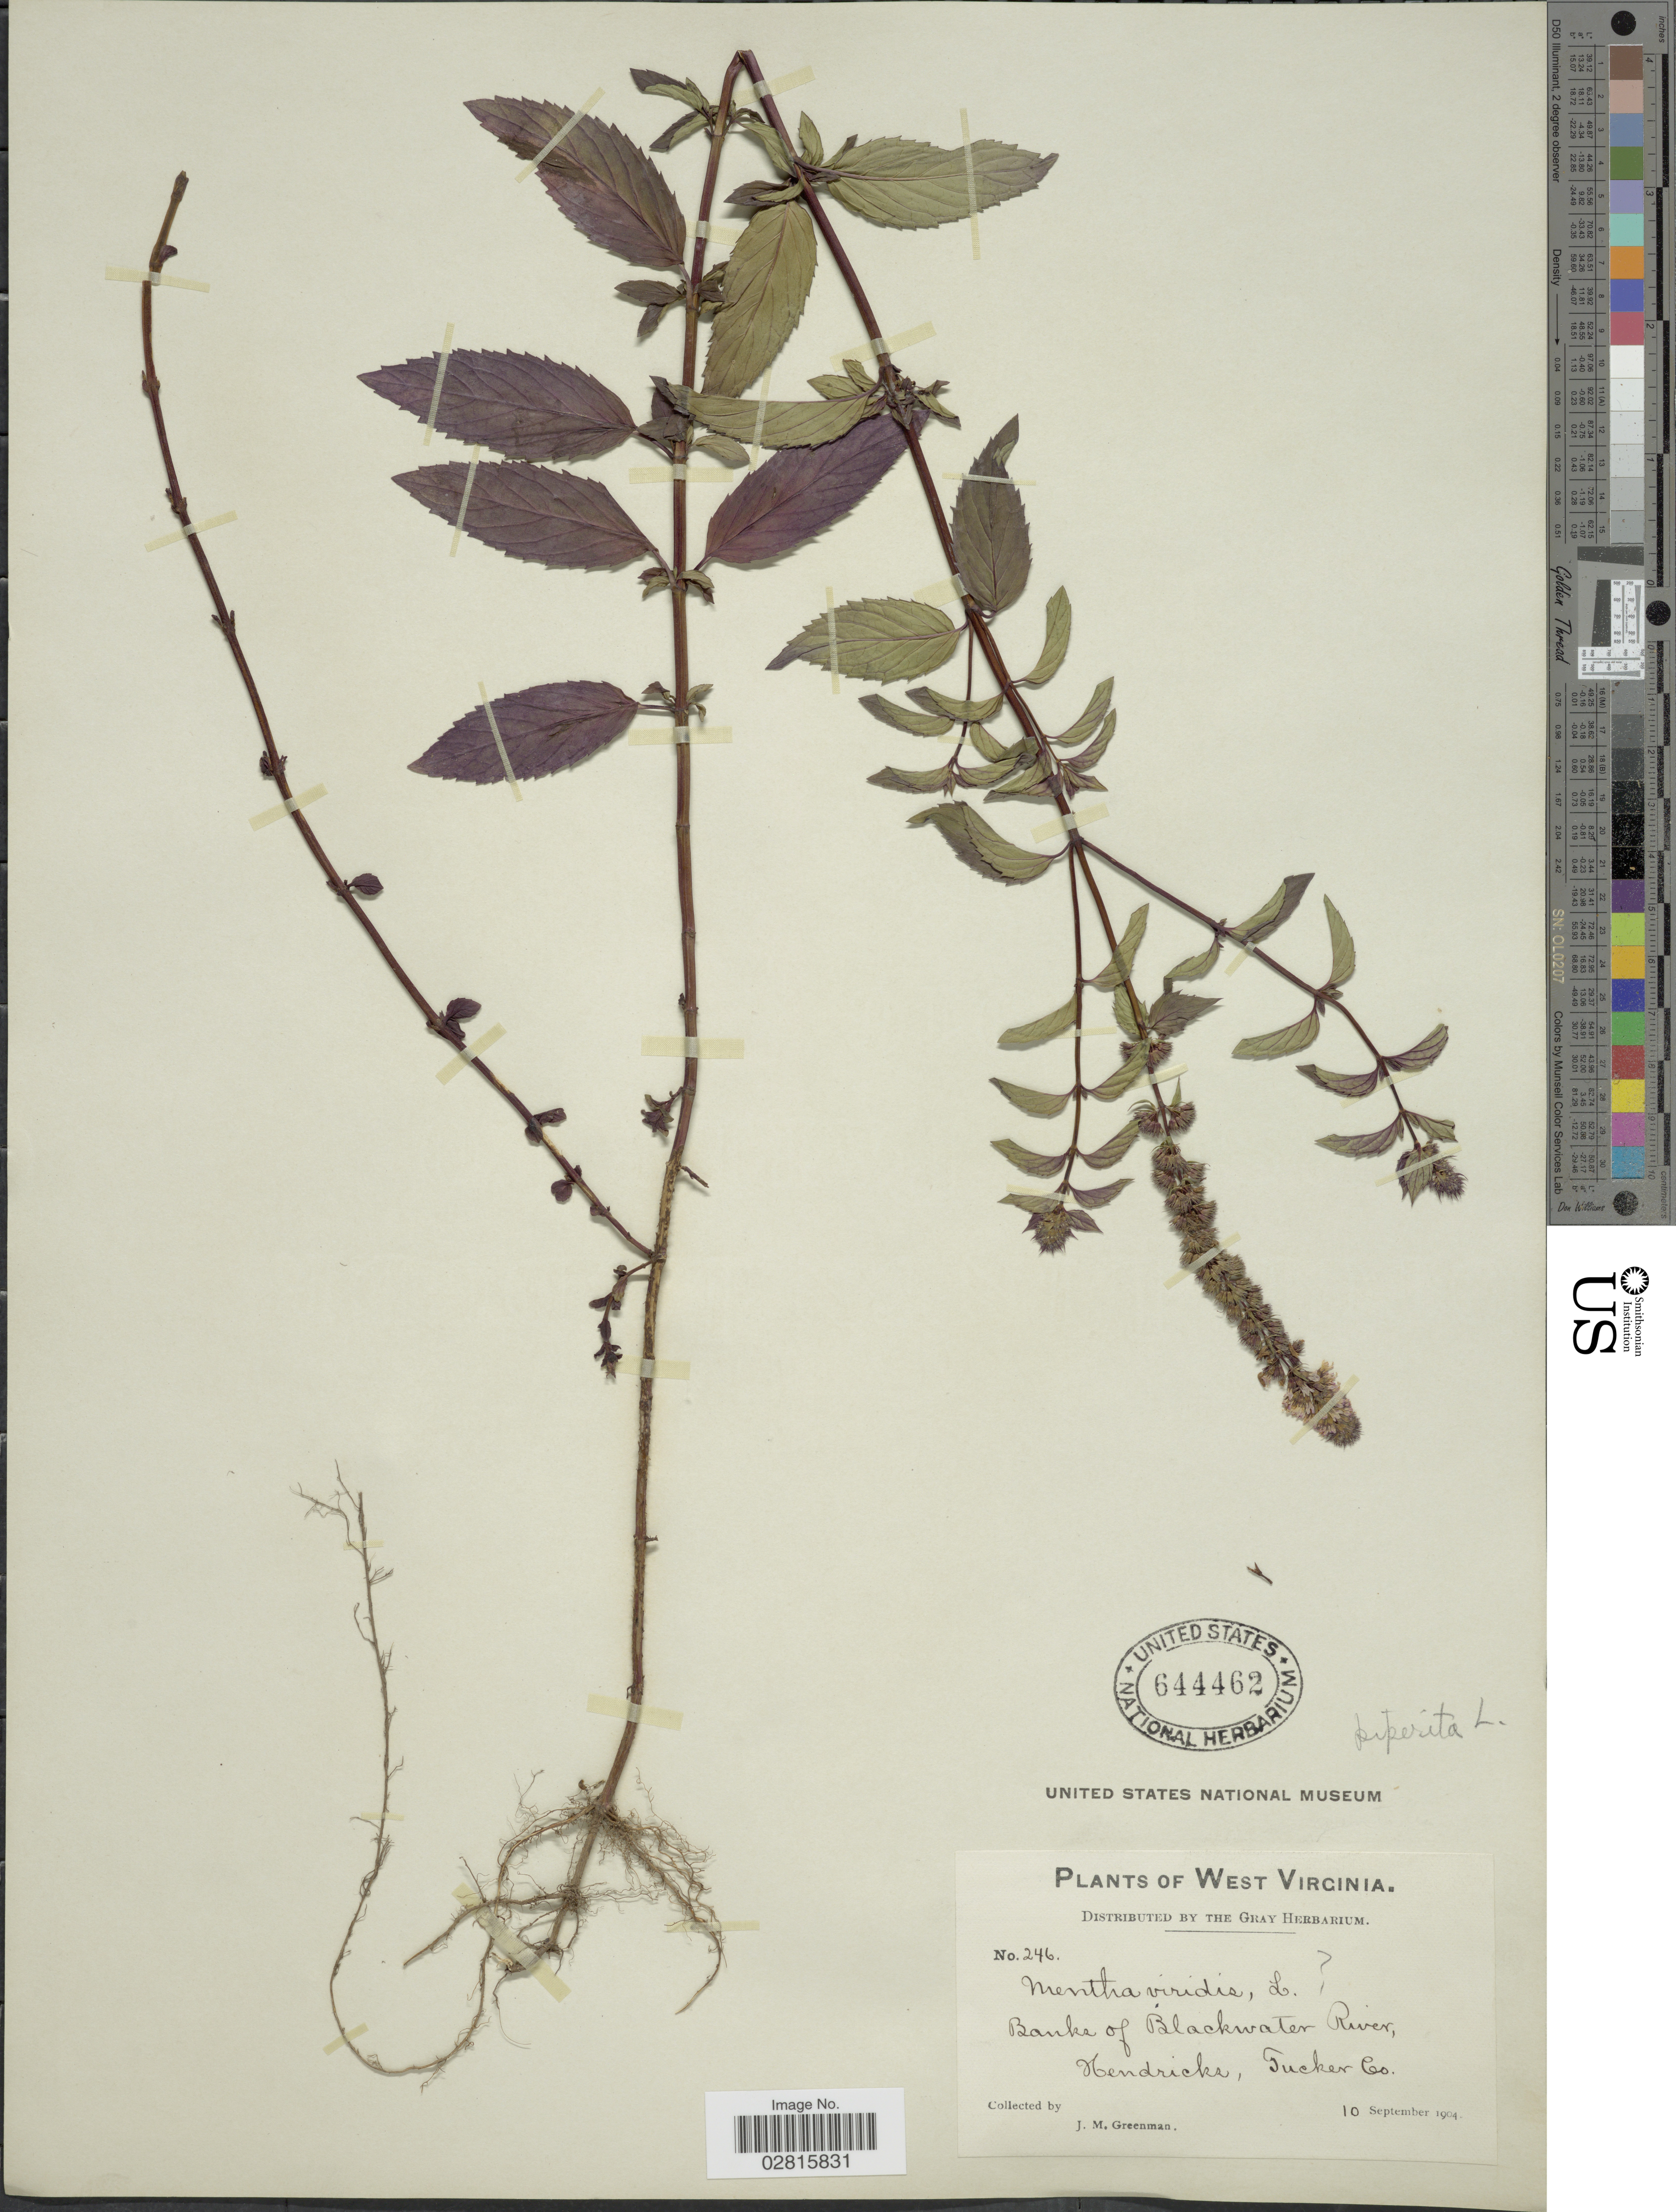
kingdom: Plantae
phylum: Tracheophyta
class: Magnoliopsida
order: Lamiales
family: Lamiaceae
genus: Mentha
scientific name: Mentha spicata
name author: L.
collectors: J. M. Greenman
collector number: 246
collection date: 1904-09-10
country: United States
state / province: West Virginia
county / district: Tucker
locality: Banks of Blackwater River, Hendricks, Tucker Co.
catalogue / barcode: US 644462